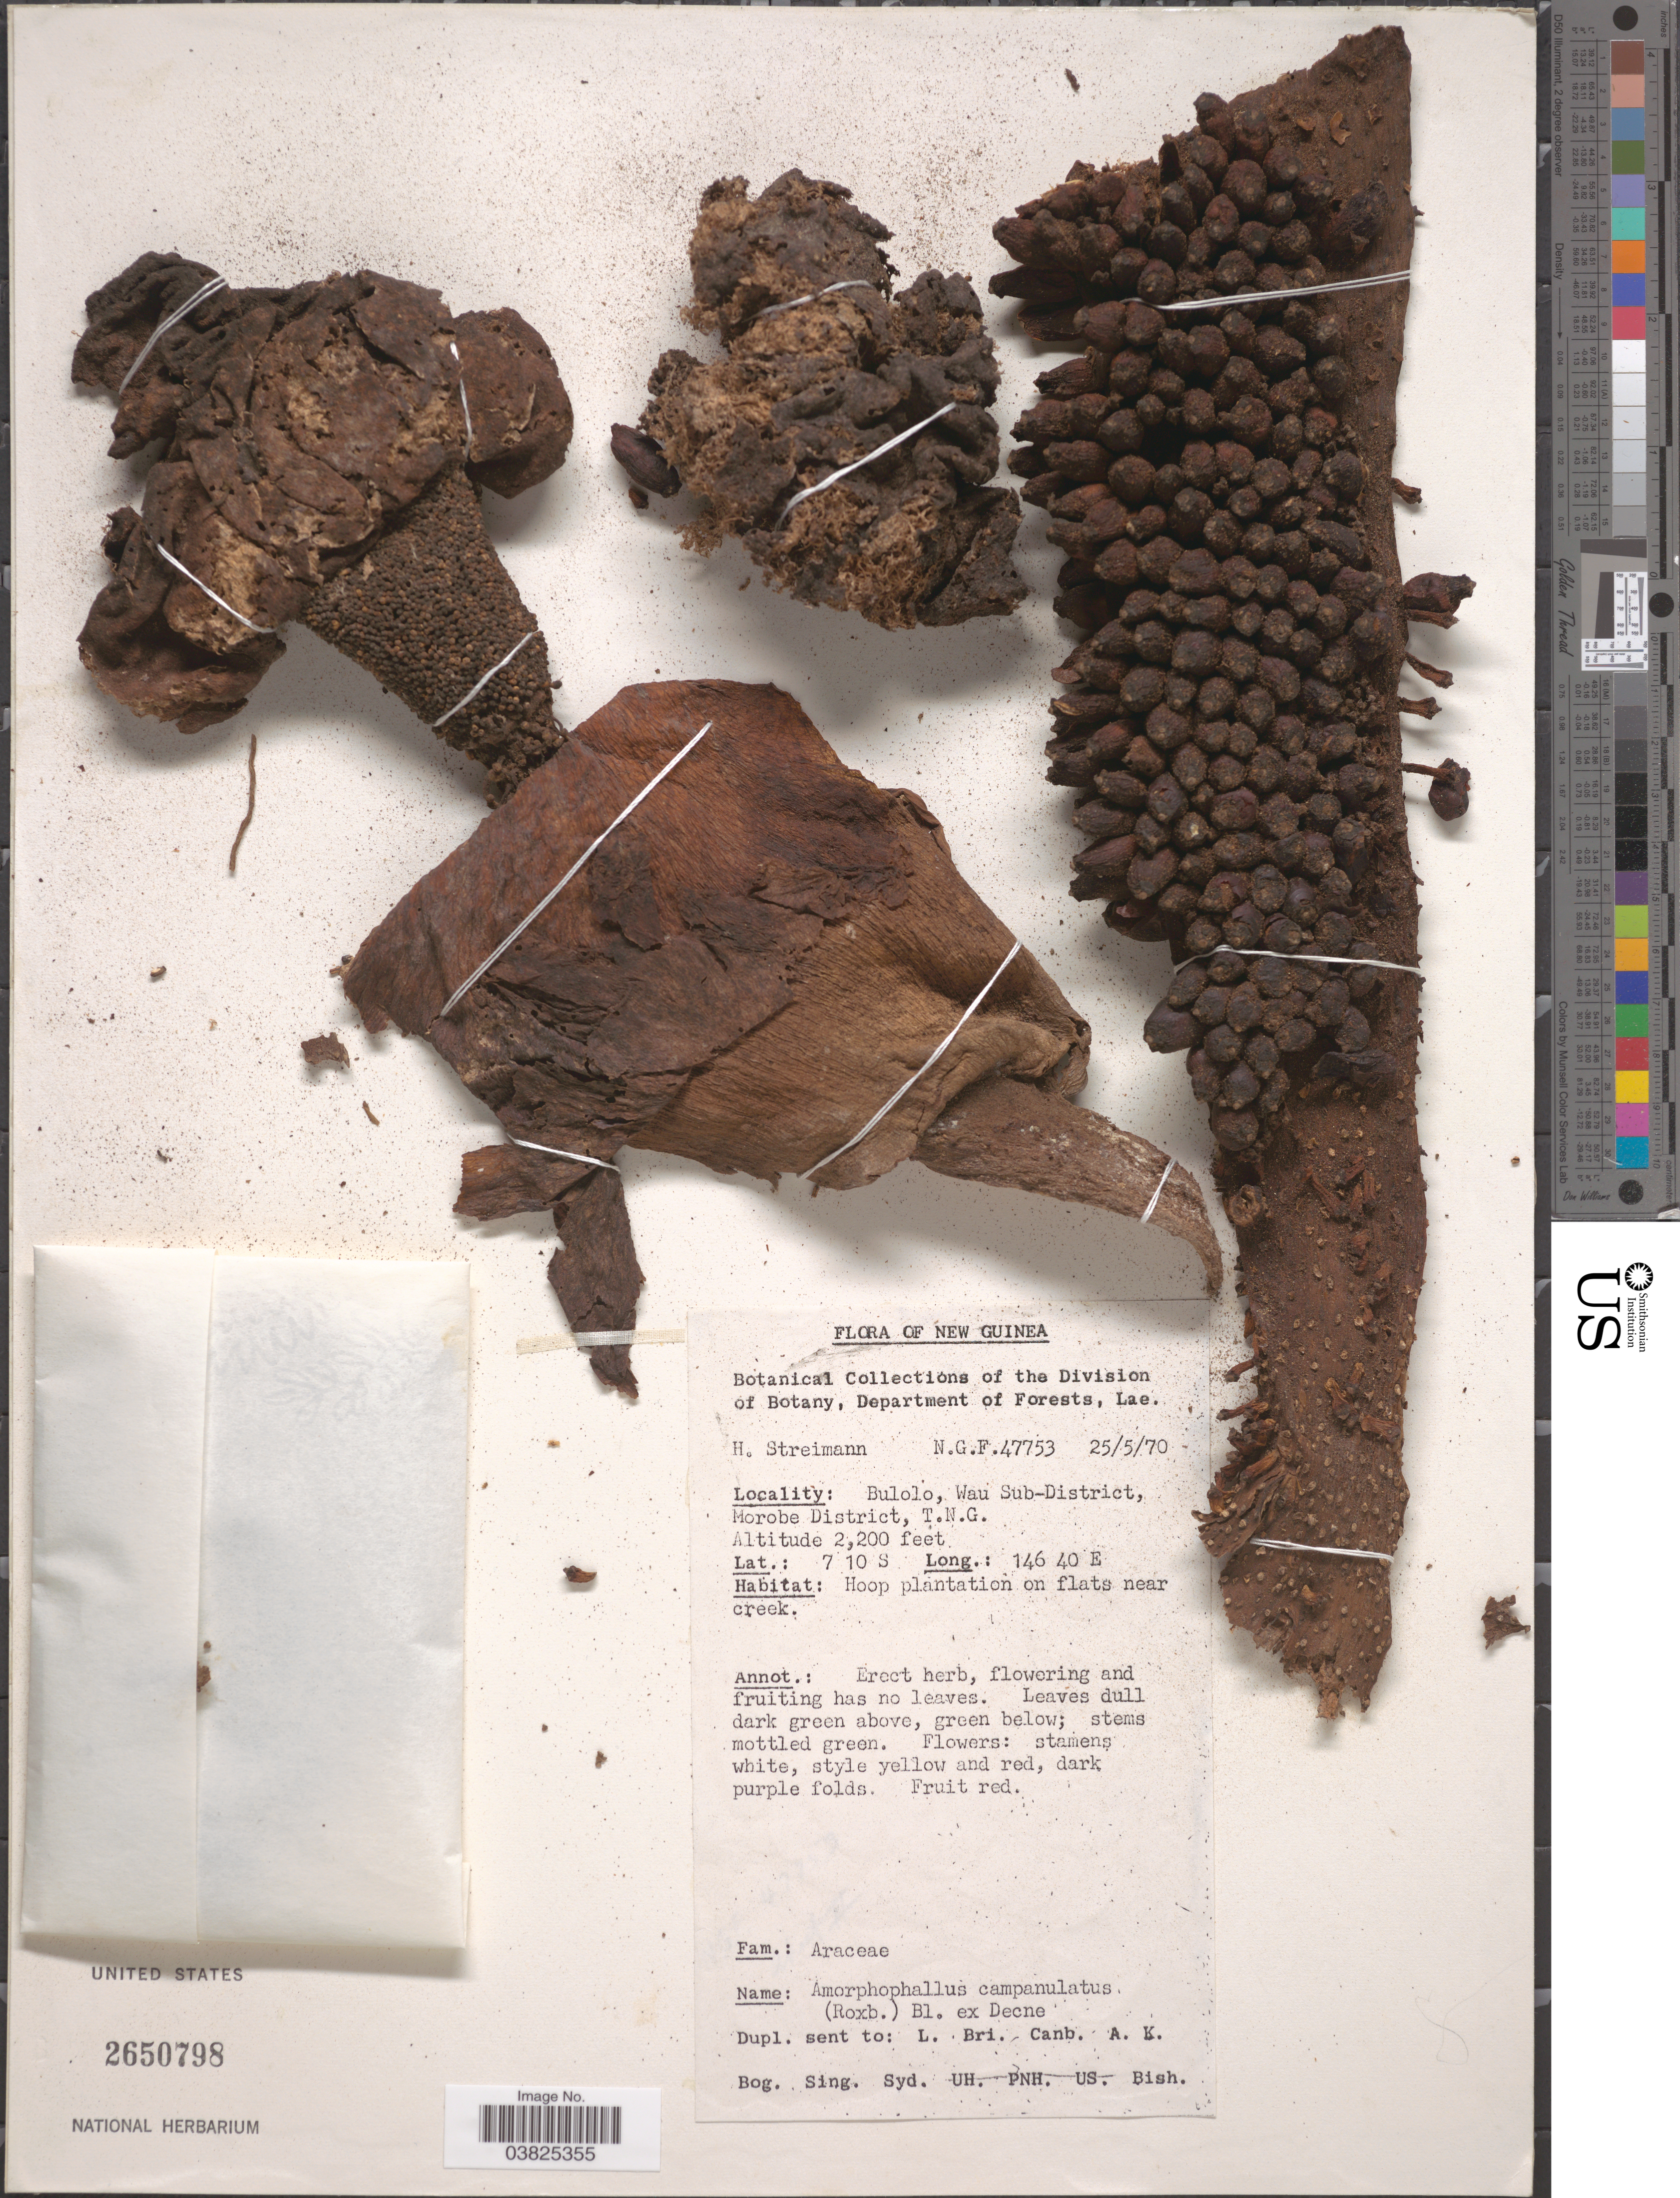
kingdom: Plantae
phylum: Tracheophyta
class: Liliopsida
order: Alismatales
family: Araceae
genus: Amorphophallus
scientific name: Amorphophallus campanulatus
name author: Blume ex Decne.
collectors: H. Streimann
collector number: NGF 47753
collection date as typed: Transcribed d/m/y: 25/5/70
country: Papua New Guinea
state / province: Morobe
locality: New Guinea. Bulolo, Wau Sub-District, Morobe District, T.N.G.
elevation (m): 671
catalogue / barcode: US 2650798